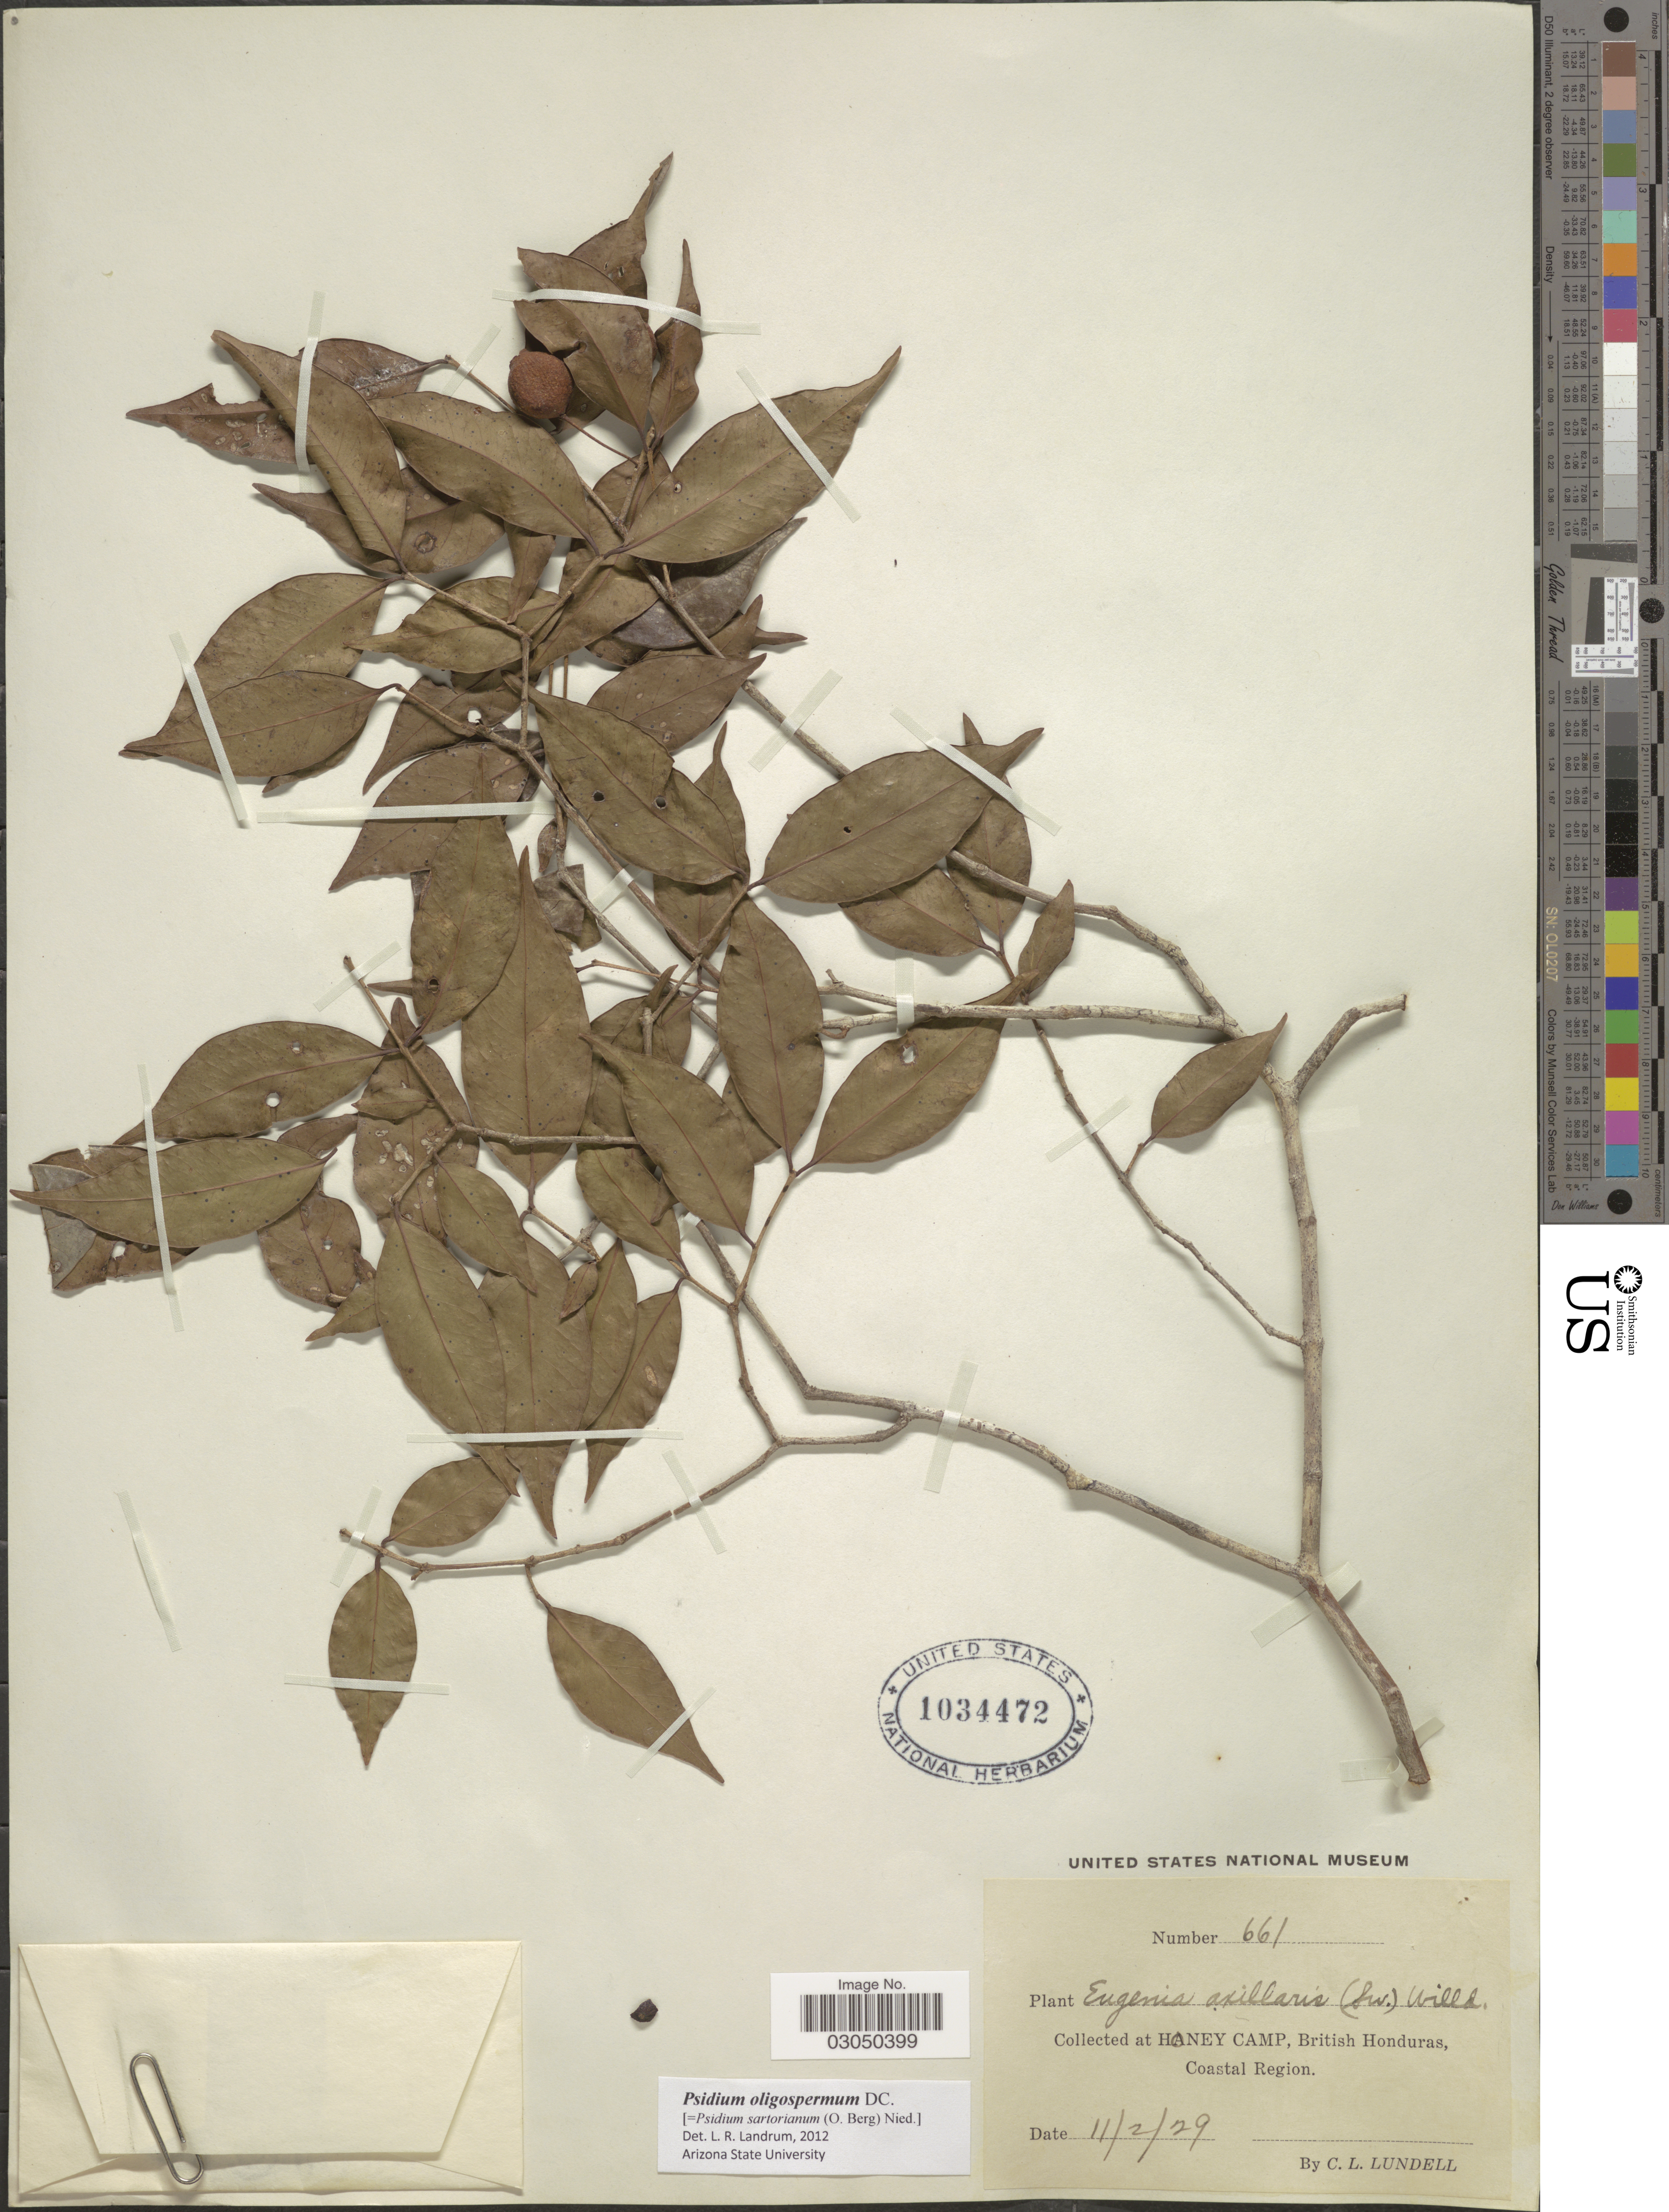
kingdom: Plantae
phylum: Tracheophyta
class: Magnoliopsida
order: Myrtales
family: Myrtaceae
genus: Psidium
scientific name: Psidium oligospermum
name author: Mart. ex DC.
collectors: C. L. Lundell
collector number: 661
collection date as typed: Transcribed d/m/y: 11/2/29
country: Belize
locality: Honey Camp, British Honduras, Coastal Region.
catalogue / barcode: US 1034472